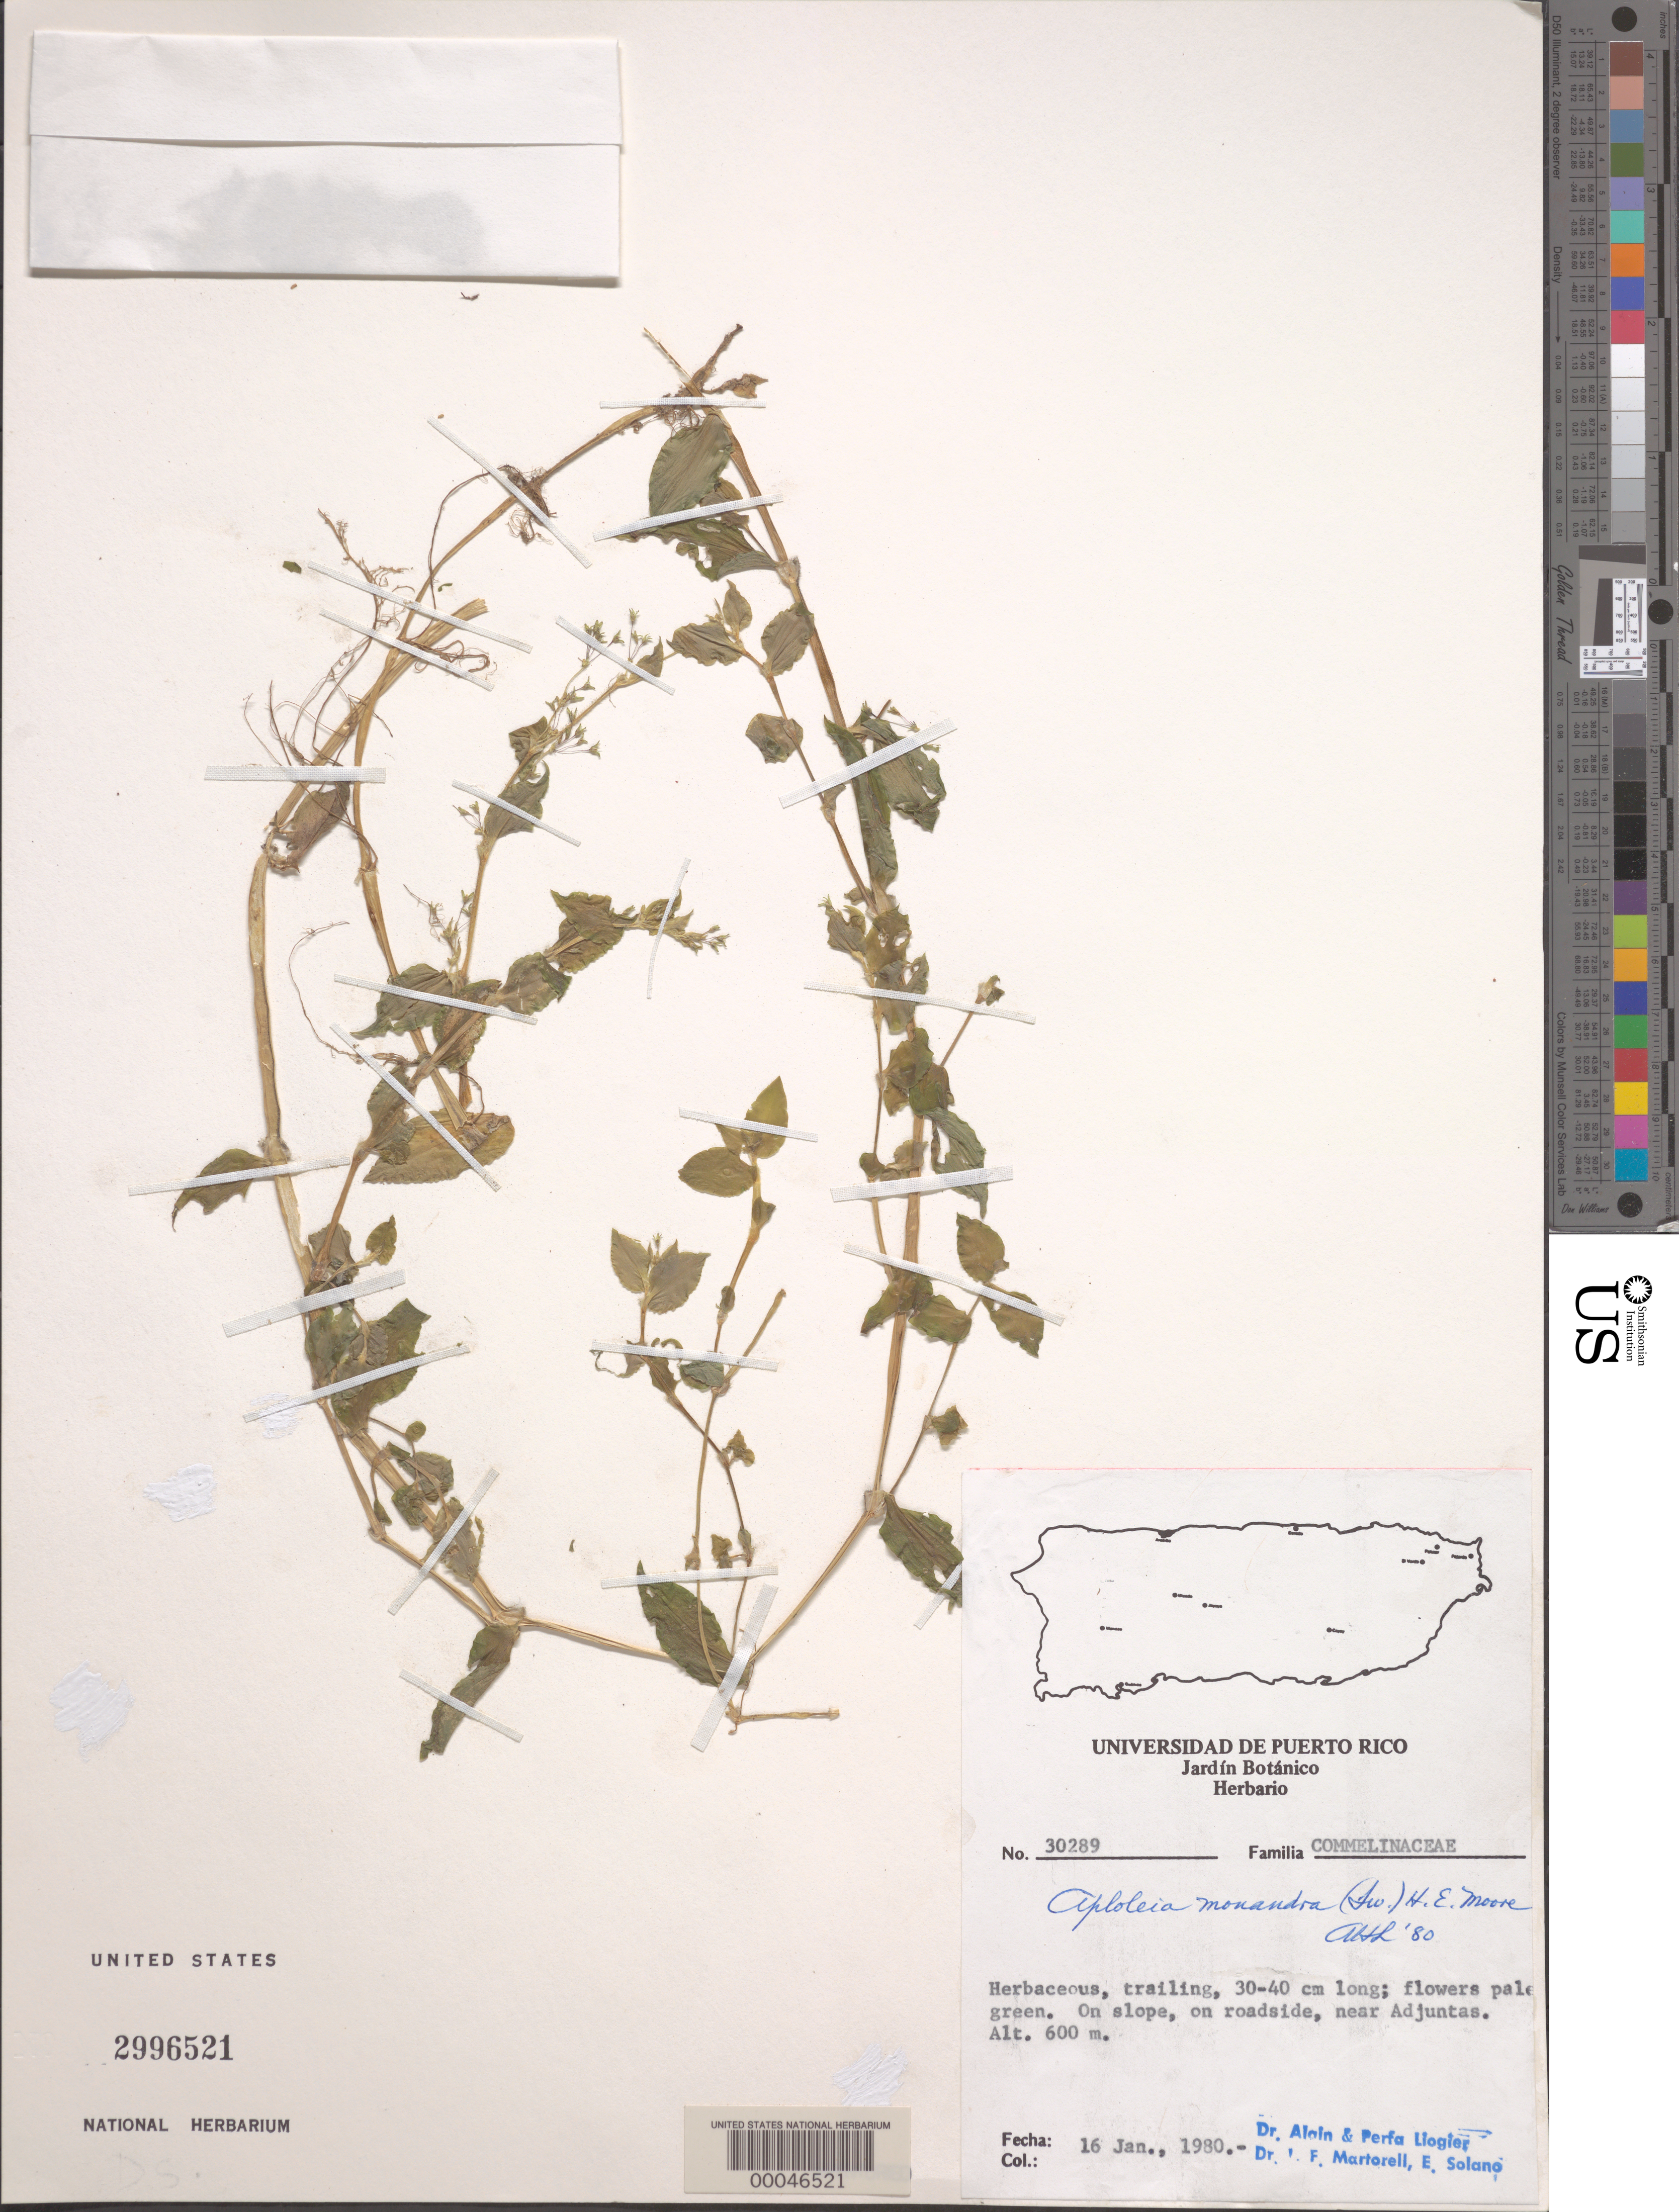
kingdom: Plantae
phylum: Tracheophyta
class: Liliopsida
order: Commelinales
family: Commelinaceae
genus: Callisia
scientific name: Callisia monandra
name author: (Sw.) Schult. & Schult. f.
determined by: Strong, Mark T., (BOT), Smithsonian Institution - National Museum of Natural History (UNITED STATES)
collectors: A. H. Liogier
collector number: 30289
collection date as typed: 16 Jan 1980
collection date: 1980-01-16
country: Puerto Rico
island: Greater Antilles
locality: Near adjuntas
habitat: Roadside slope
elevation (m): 600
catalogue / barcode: US 2996521